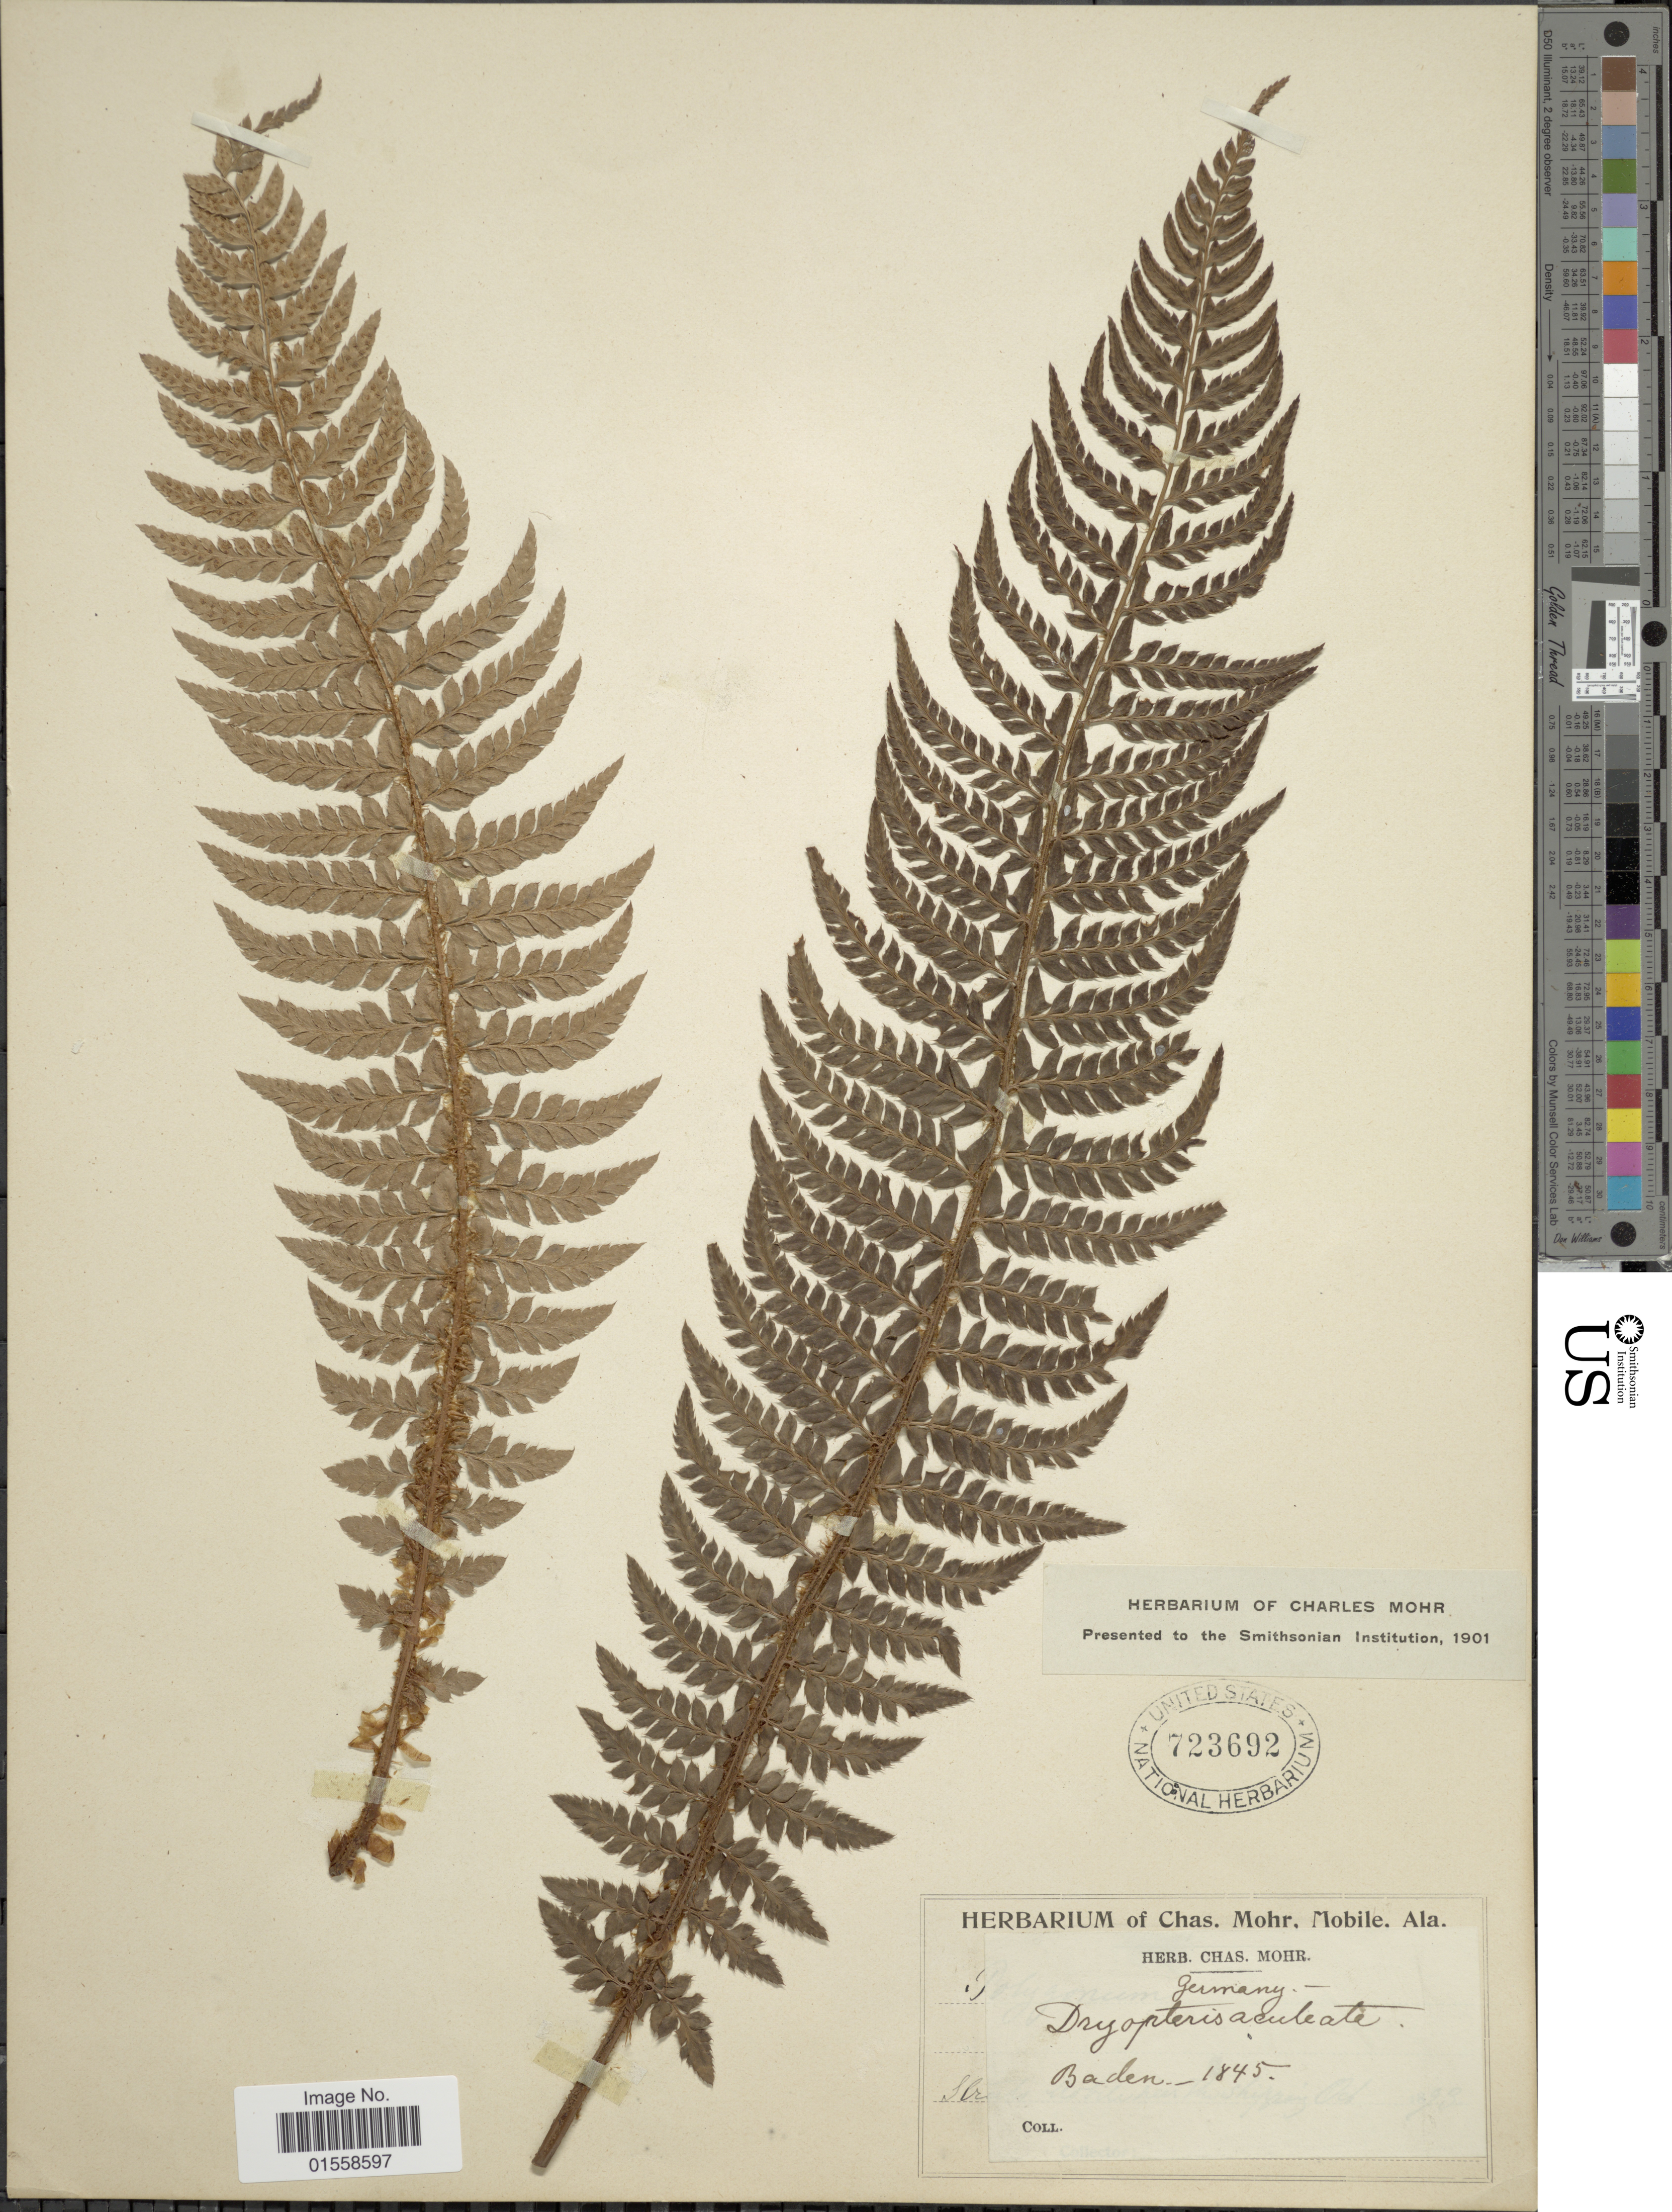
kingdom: Plantae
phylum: Tracheophyta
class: Polypodiopsida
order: Polypodiales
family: Dryopteridaceae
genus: Polystichum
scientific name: Polystichum aculeatum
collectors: ex herb. C. Mohr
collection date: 1845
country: Germany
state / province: Baden-Württemberg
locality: Baden.Germany.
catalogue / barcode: US 723692